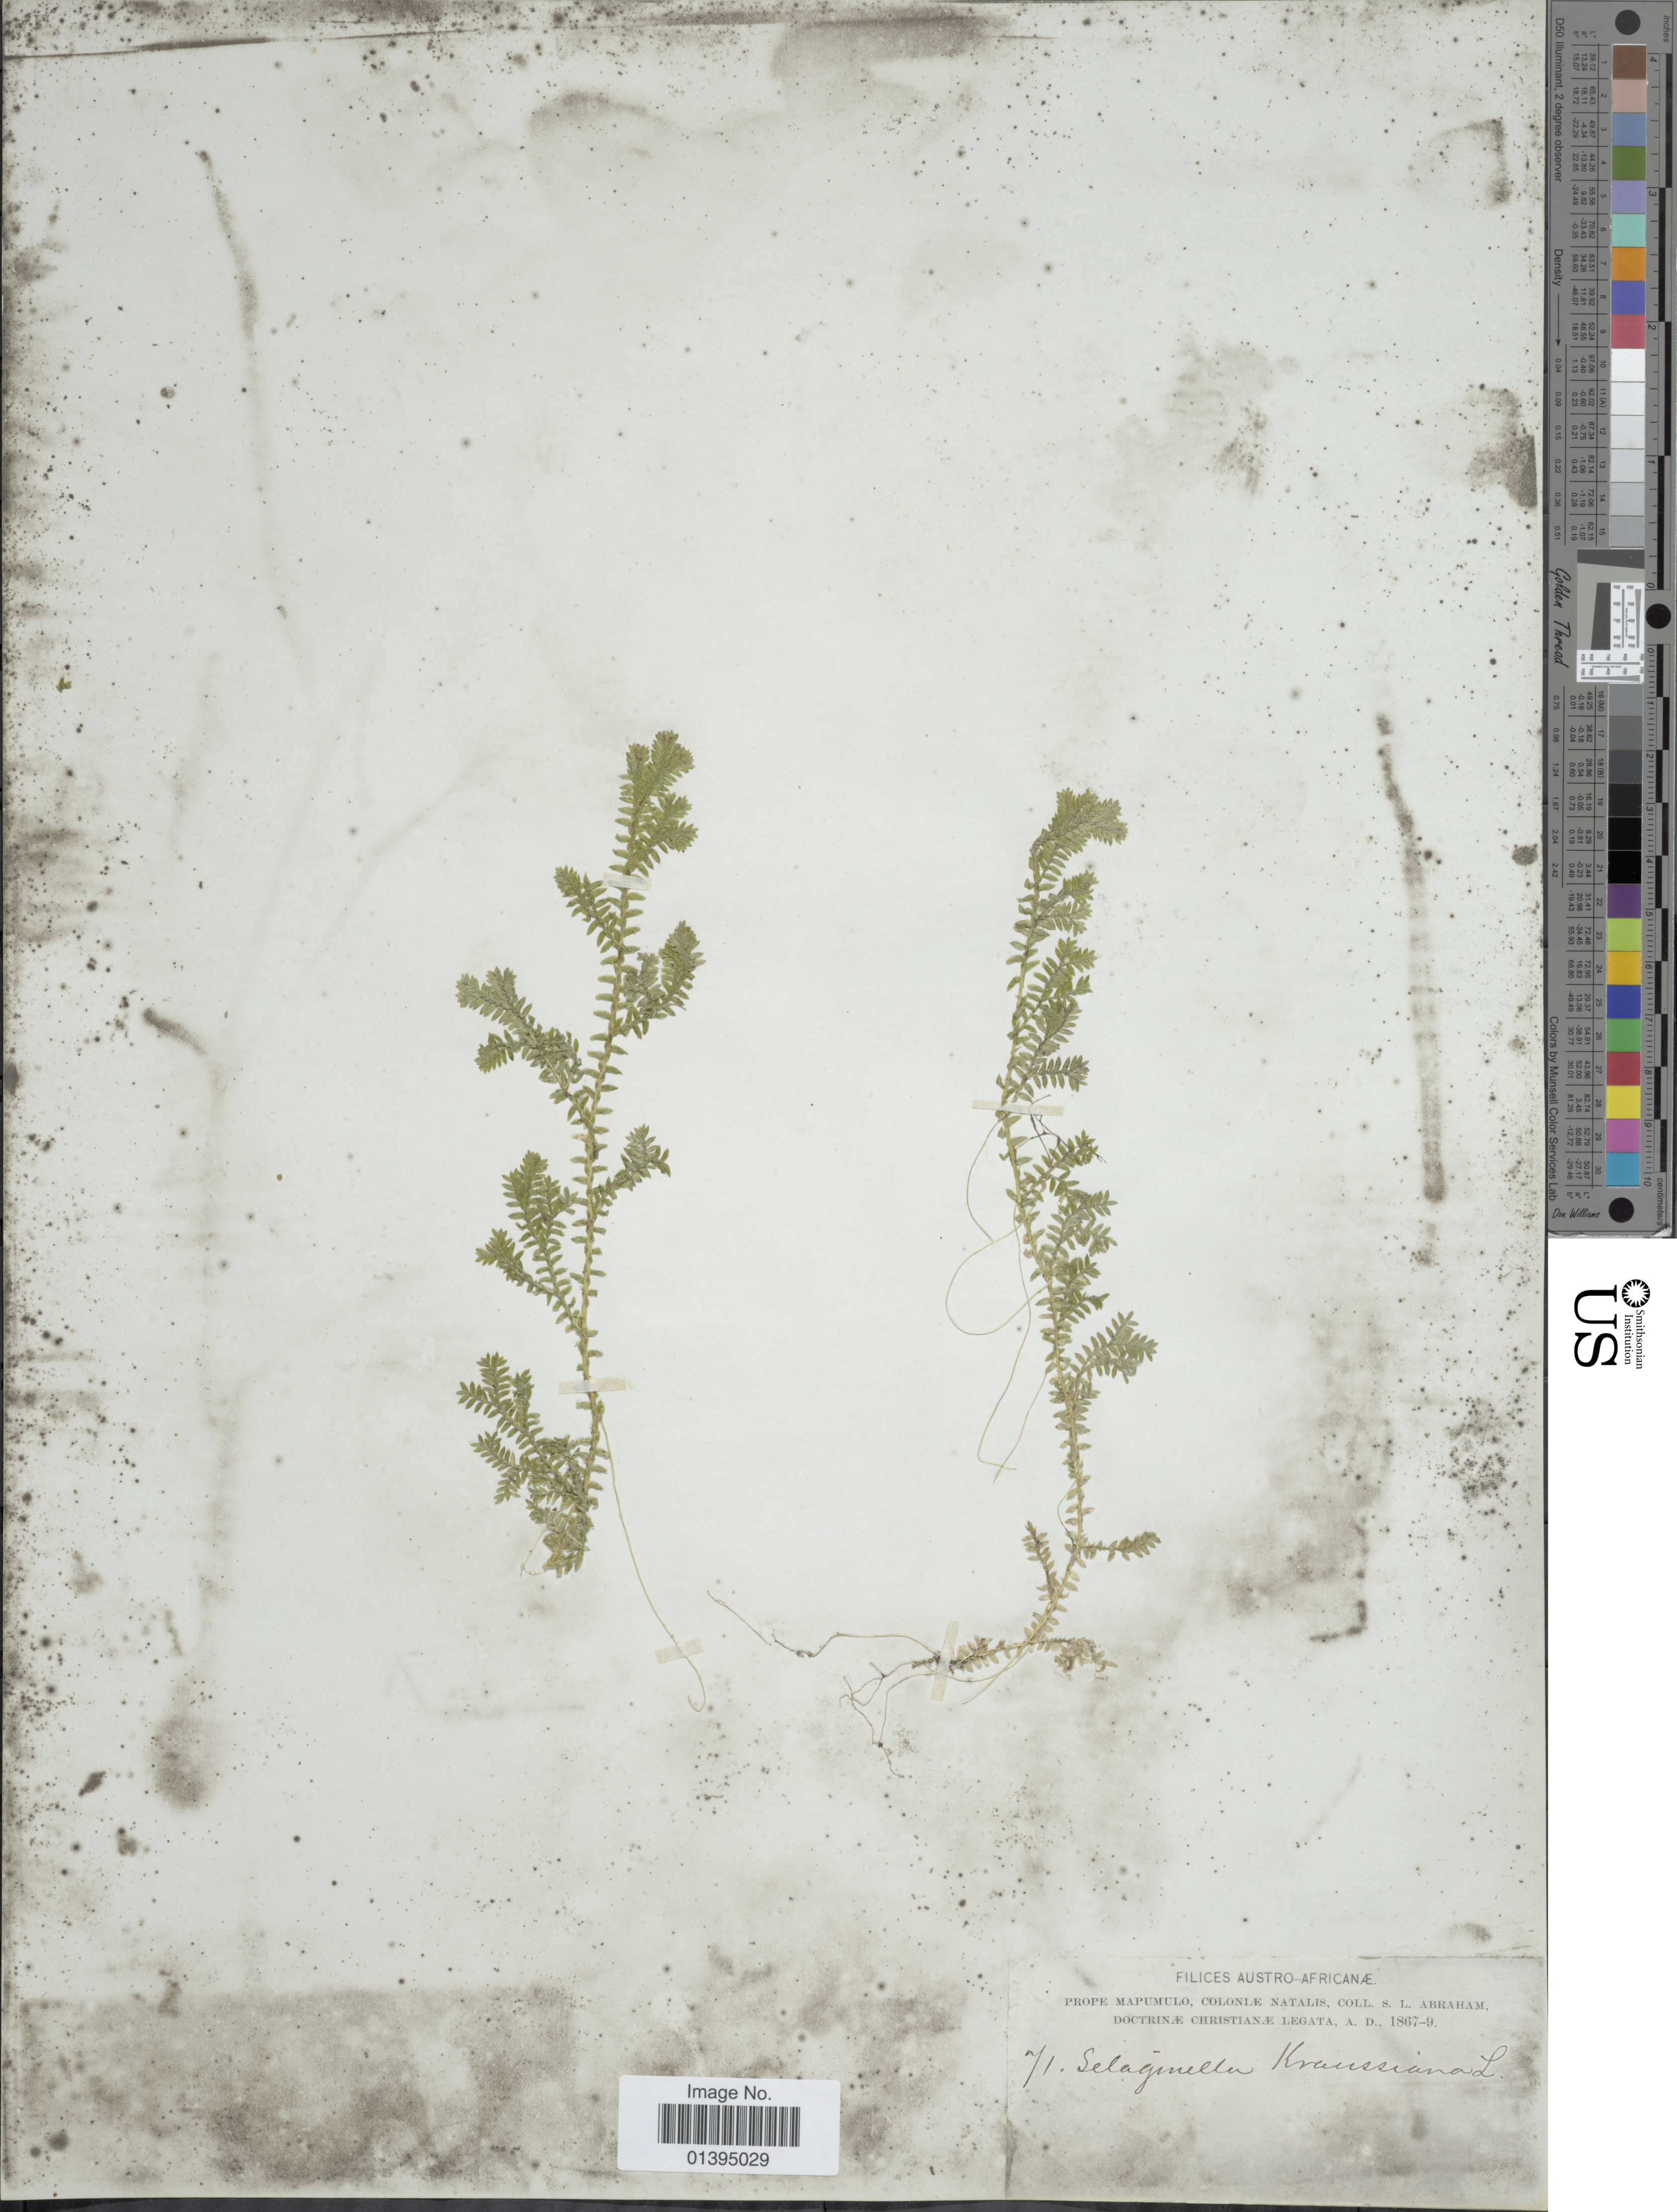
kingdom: Plantae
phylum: Tracheophyta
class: Lycopodiopsida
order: Selaginellales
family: Selaginellaceae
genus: Selaginella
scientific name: Selaginella kraussiana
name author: (Kunze) A. Braun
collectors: S. Abraham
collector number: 71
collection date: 1867/1869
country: South Africa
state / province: KwaZulu-Natal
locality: Austro-Africanae, Prope Mapumulo, Coloniae Natalis